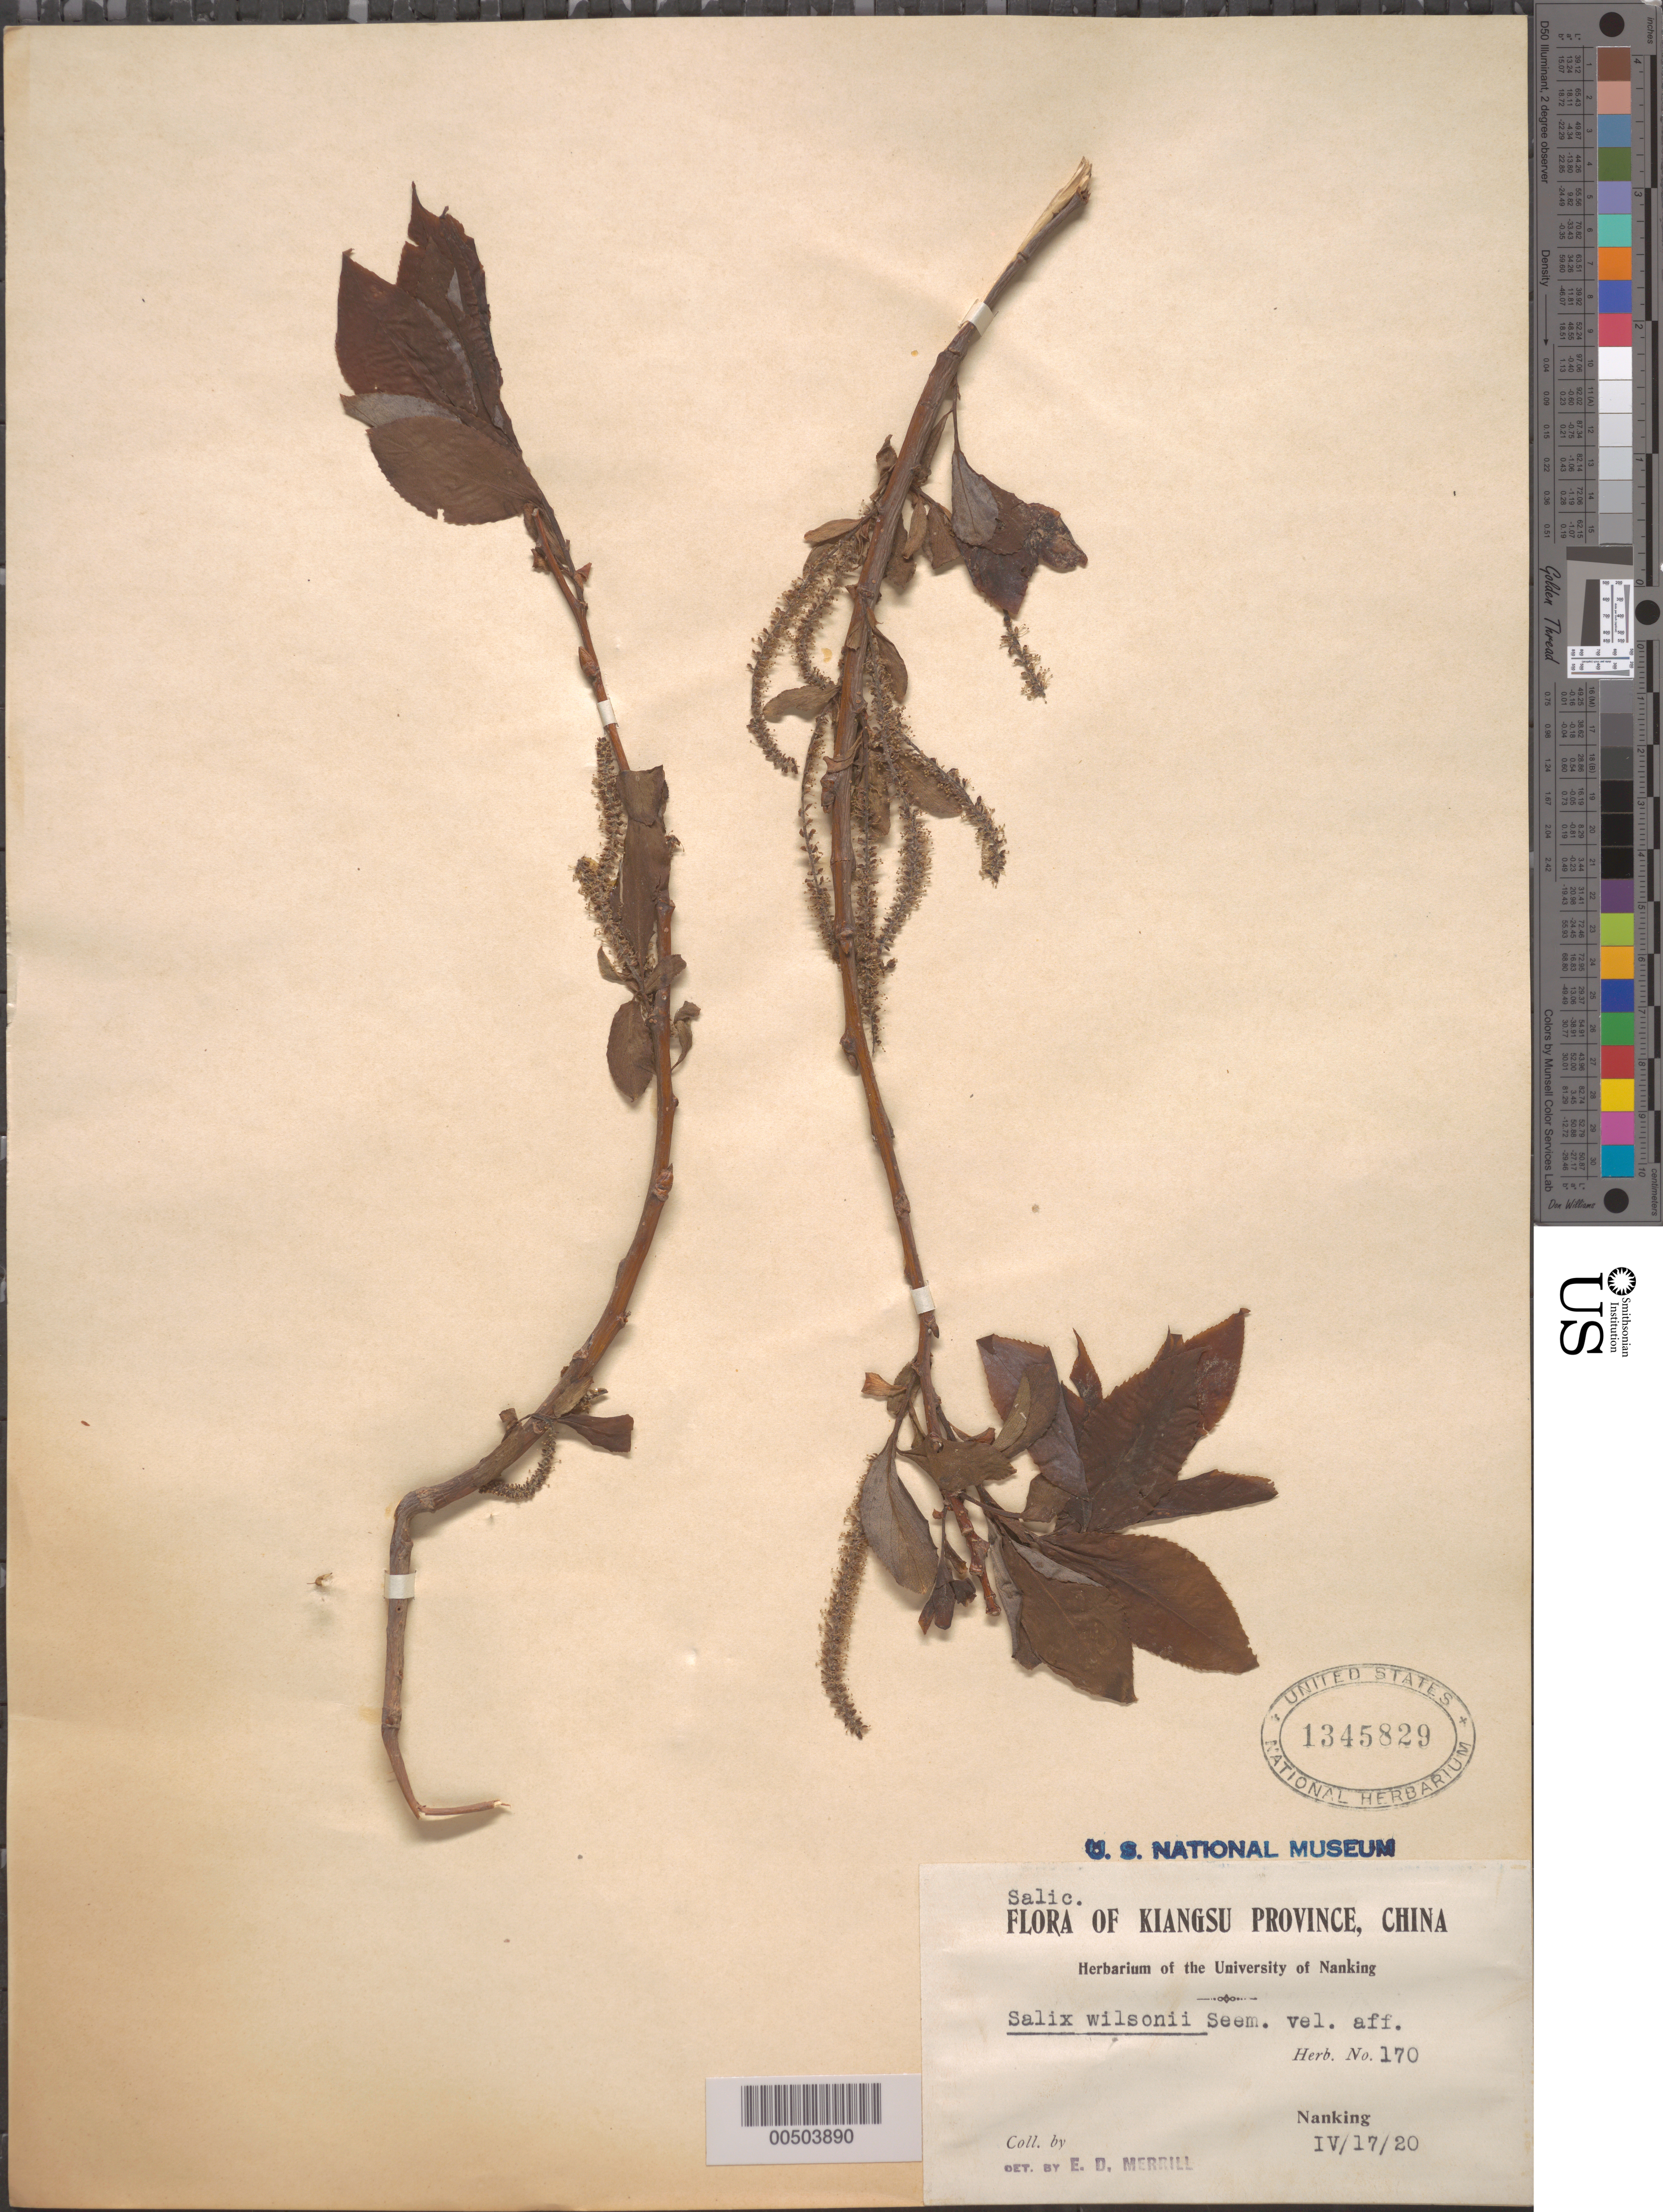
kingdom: Plantae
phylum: Tracheophyta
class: Magnoliopsida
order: Malpighiales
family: Salicaceae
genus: Salix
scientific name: Salix wilsonii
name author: Seemen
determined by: Merrill, Elmer D.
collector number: Herb. No. 170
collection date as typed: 17 Apr 1920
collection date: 1920-04-17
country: China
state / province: Jiangsu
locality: Nanking (Nanjing)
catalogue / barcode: US 1345829